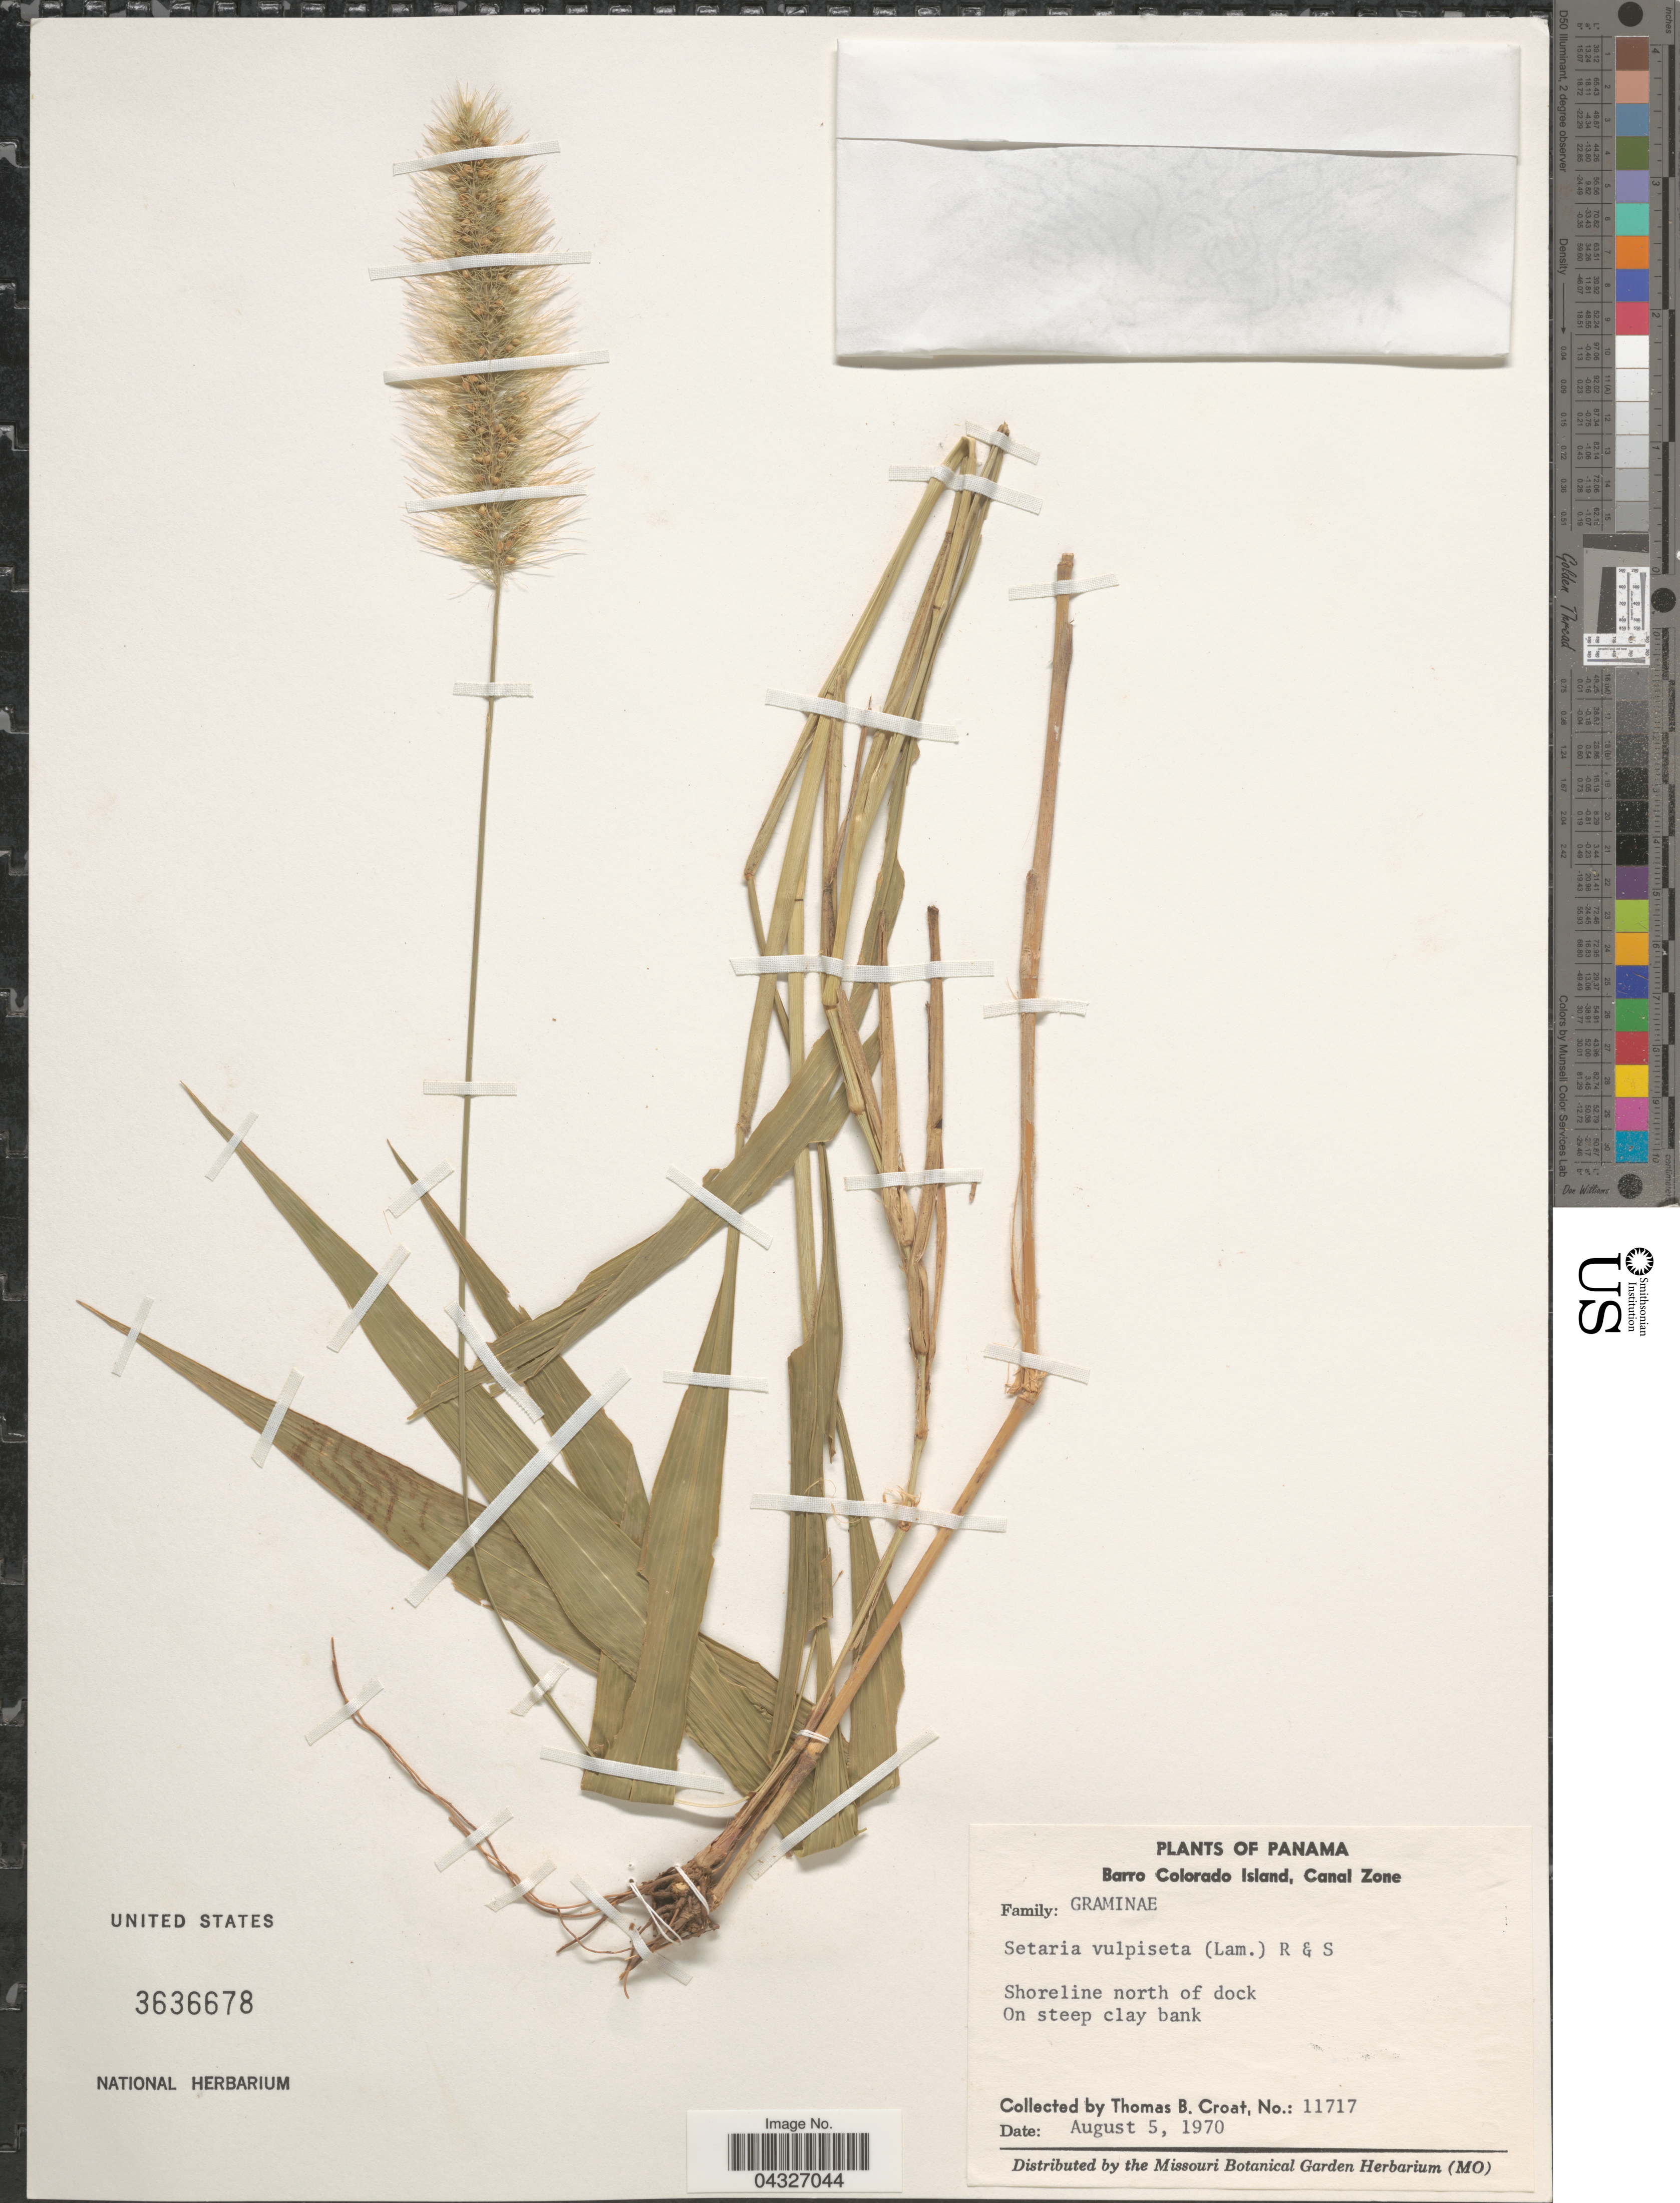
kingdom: Plantae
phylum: Tracheophyta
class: Liliopsida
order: Poales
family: Poaceae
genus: Setaria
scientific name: Setaria vulpiseta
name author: (Lam.) Roem. & Schult.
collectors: T. B. Croat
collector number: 11717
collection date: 1970-08-05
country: Panama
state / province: Panamá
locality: Barro Colorado Island, Canal Zone. Shoreline north of dock.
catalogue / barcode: US 3636678